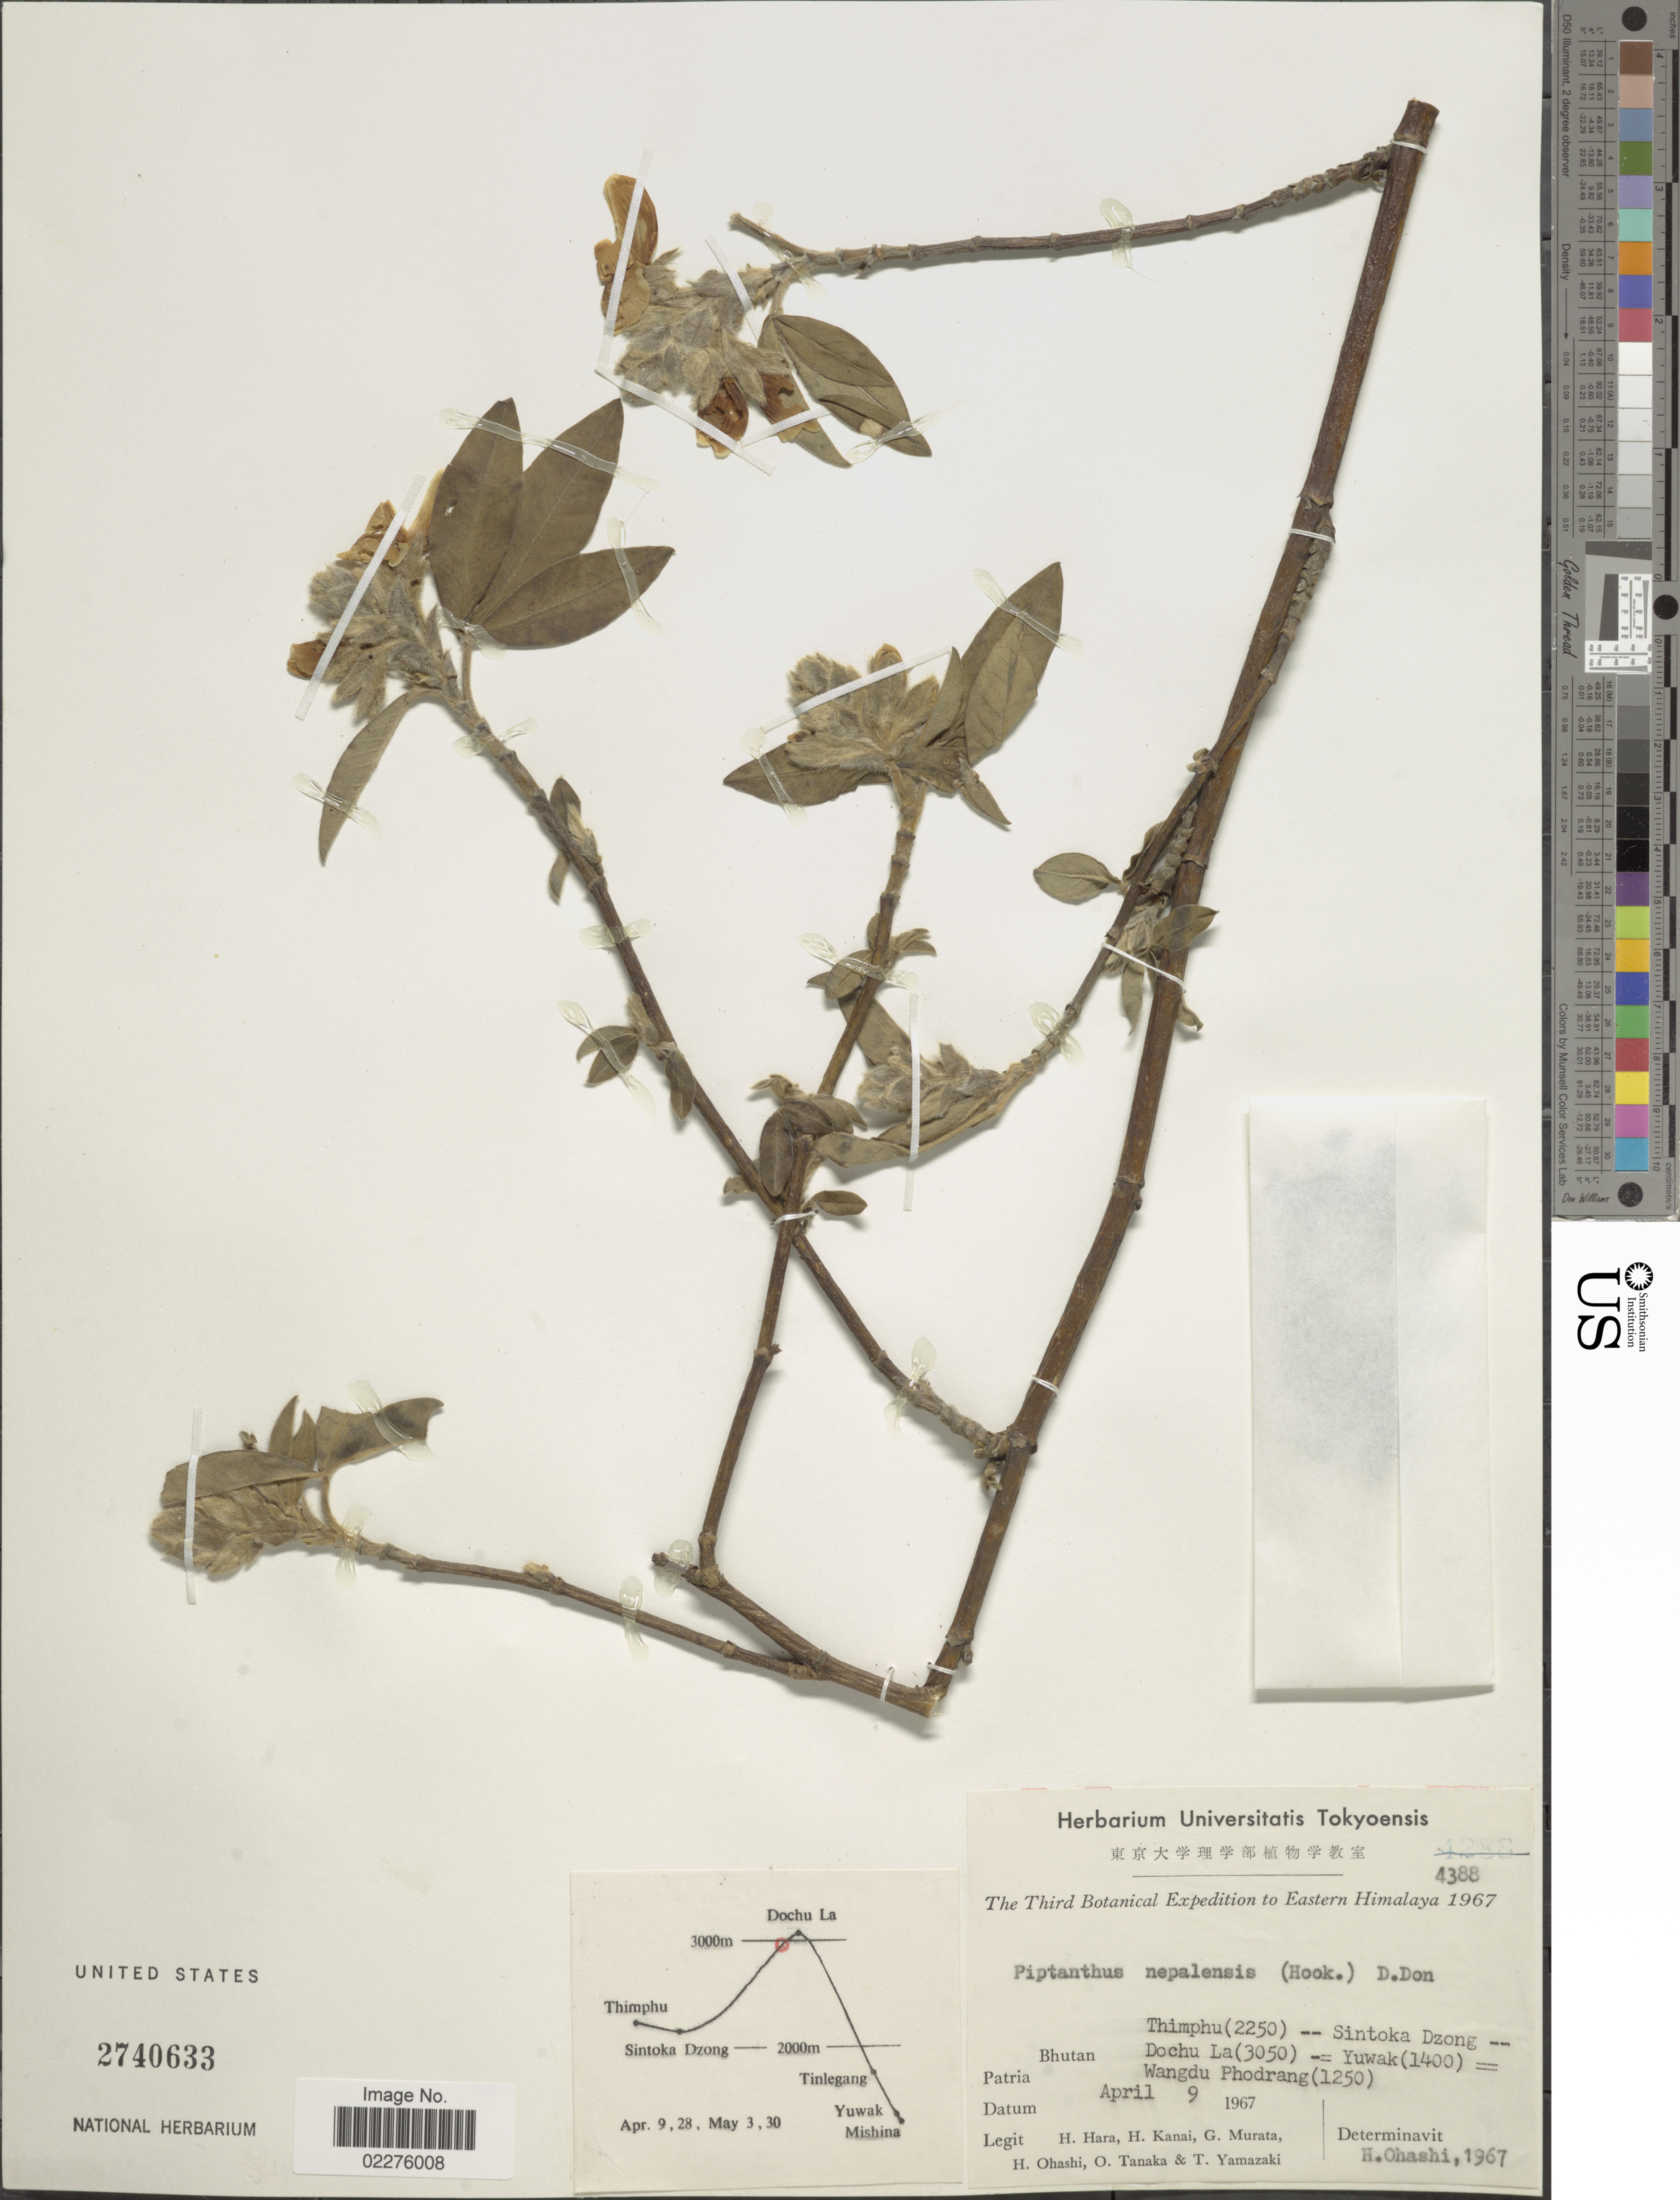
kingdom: Plantae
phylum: Tracheophyta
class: Magnoliopsida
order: Fabales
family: Fabaceae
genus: Piptanthus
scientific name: Piptanthus nepalensis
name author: (Hook.) Sweet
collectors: H. Hara, H. Kanai, G. Murata, H. Ohashi & et al.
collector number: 4388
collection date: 1967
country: Bhutan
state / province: Thimphu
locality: Sintoka Dzong, Dochu La, Yuwak, Wangdu Phodrang, Eastern Himalaya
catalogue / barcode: US 2740633